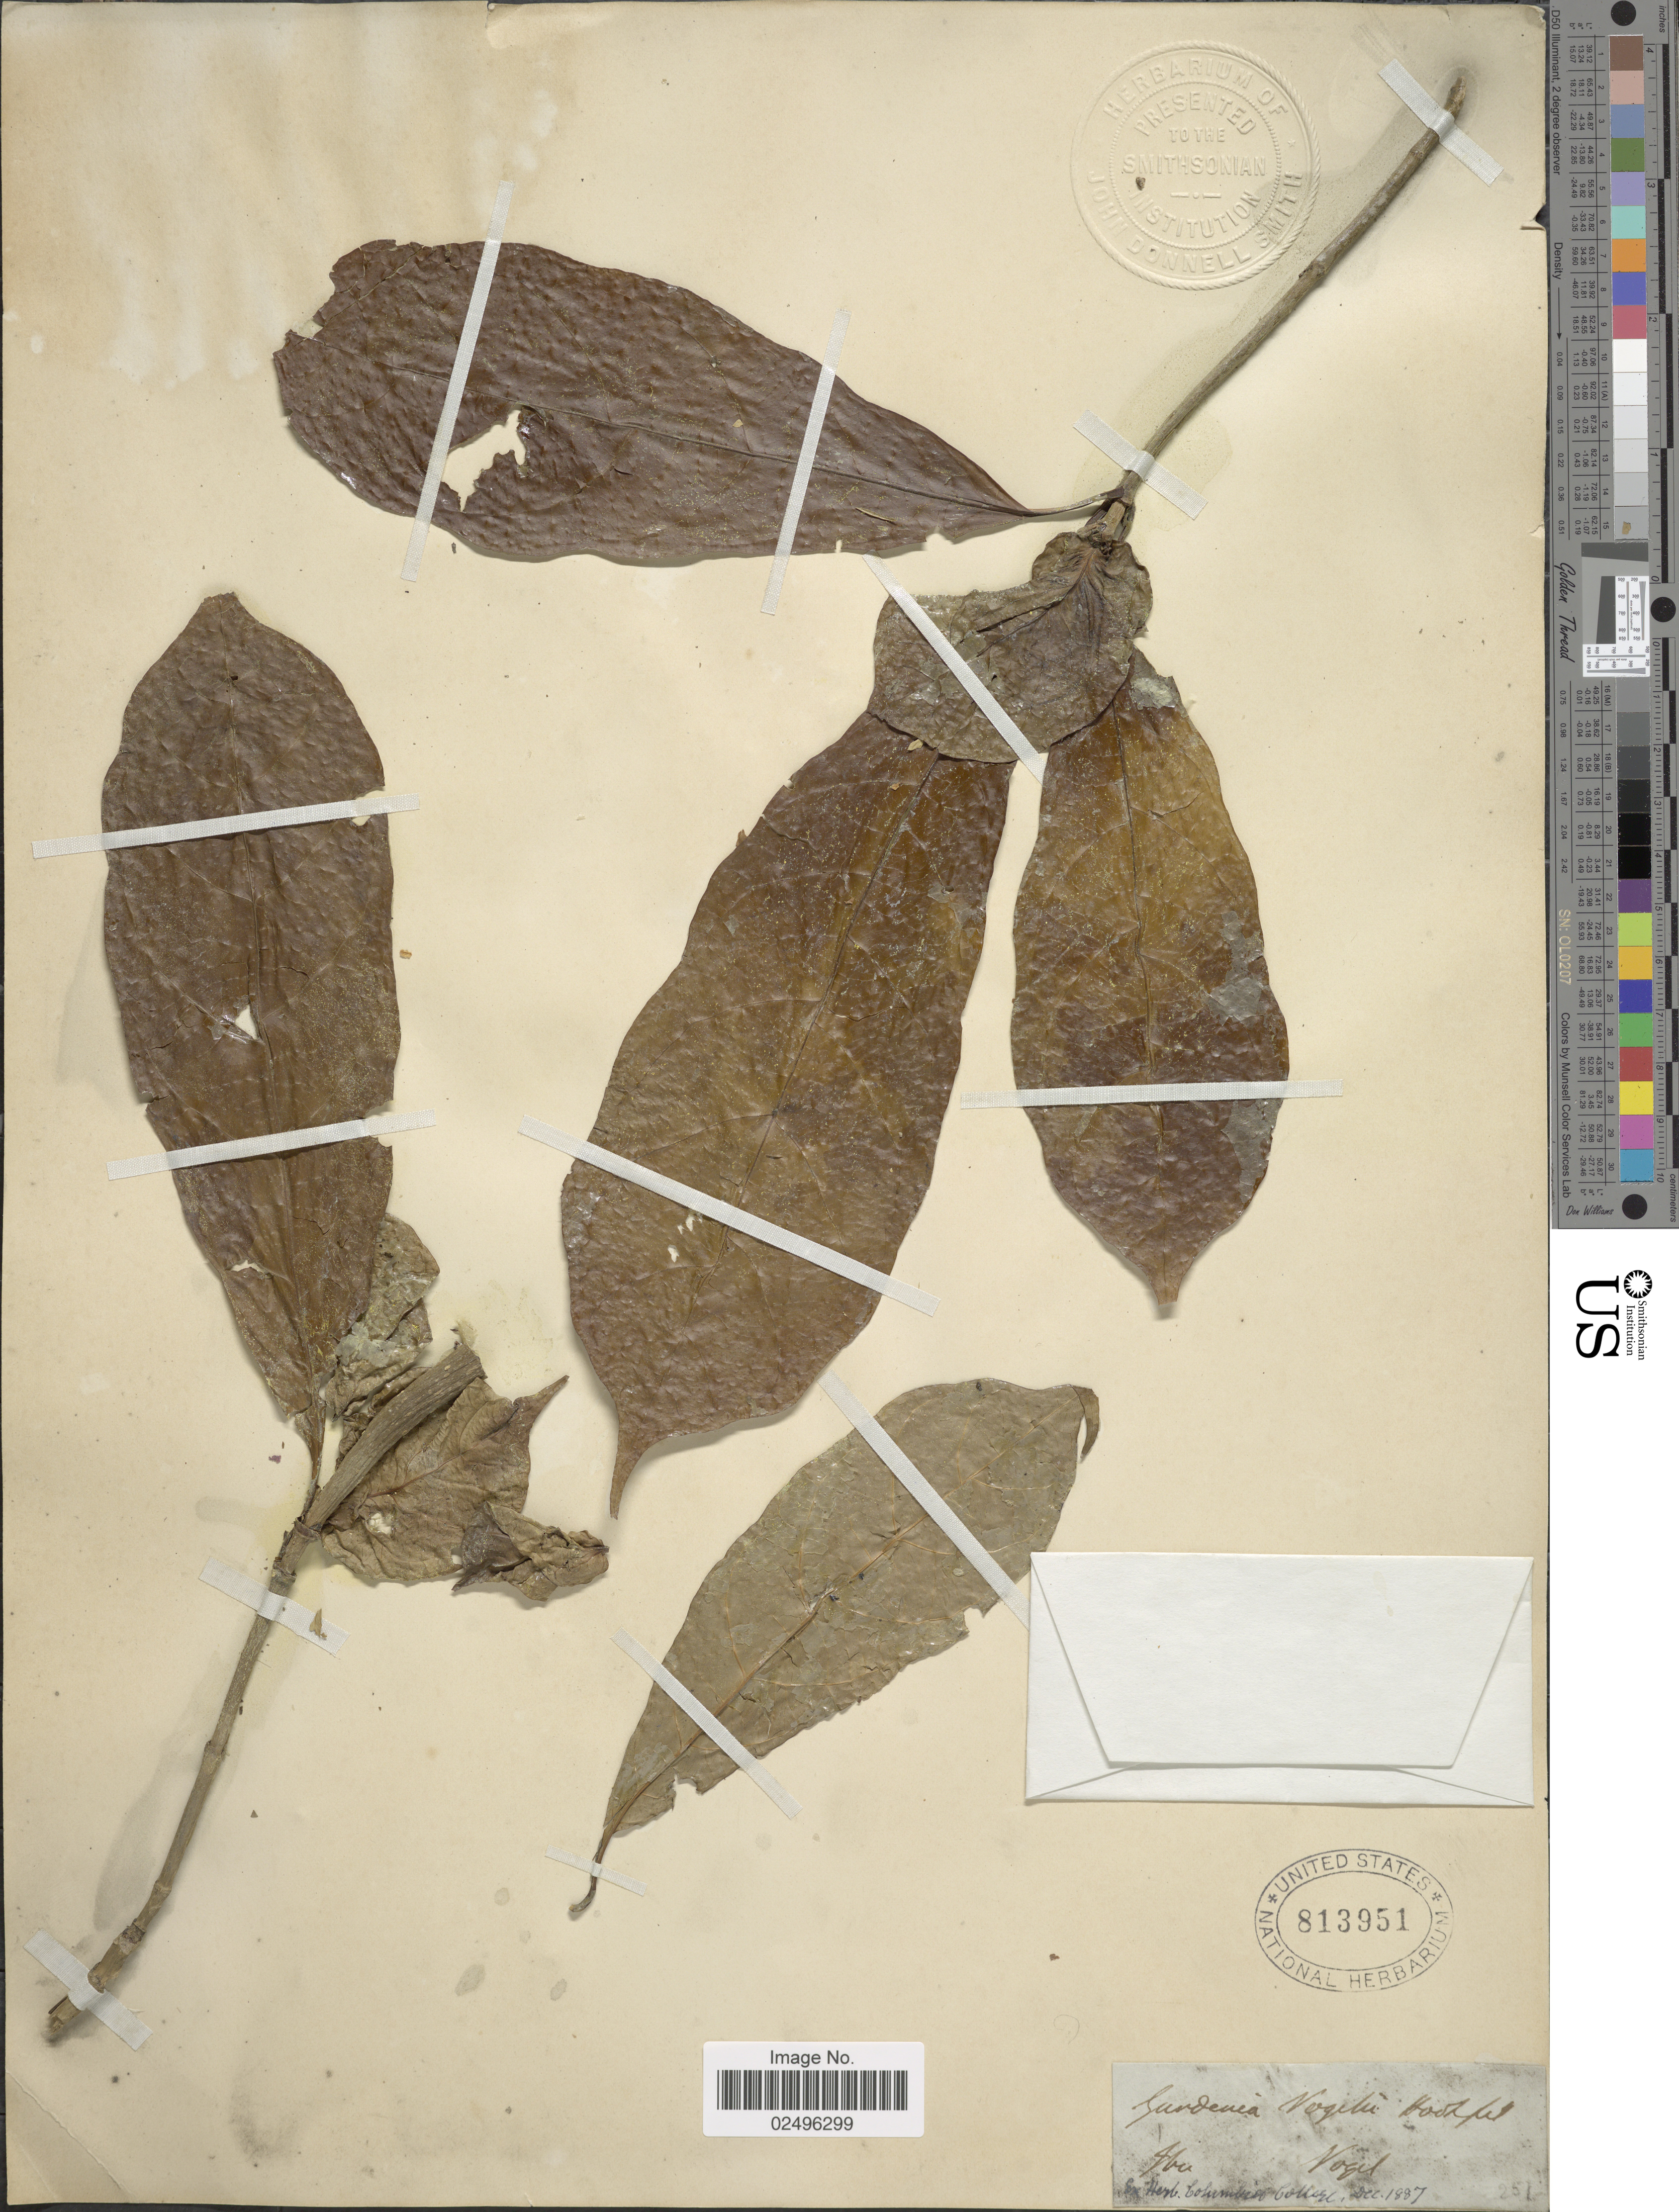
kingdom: Plantae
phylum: Tracheophyta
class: Magnoliopsida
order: Gentianales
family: Rubiaceae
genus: Gardenia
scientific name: Gardenia sp.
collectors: Vogel, --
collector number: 251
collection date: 1887-12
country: Nigeria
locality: Ibu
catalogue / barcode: US 813951